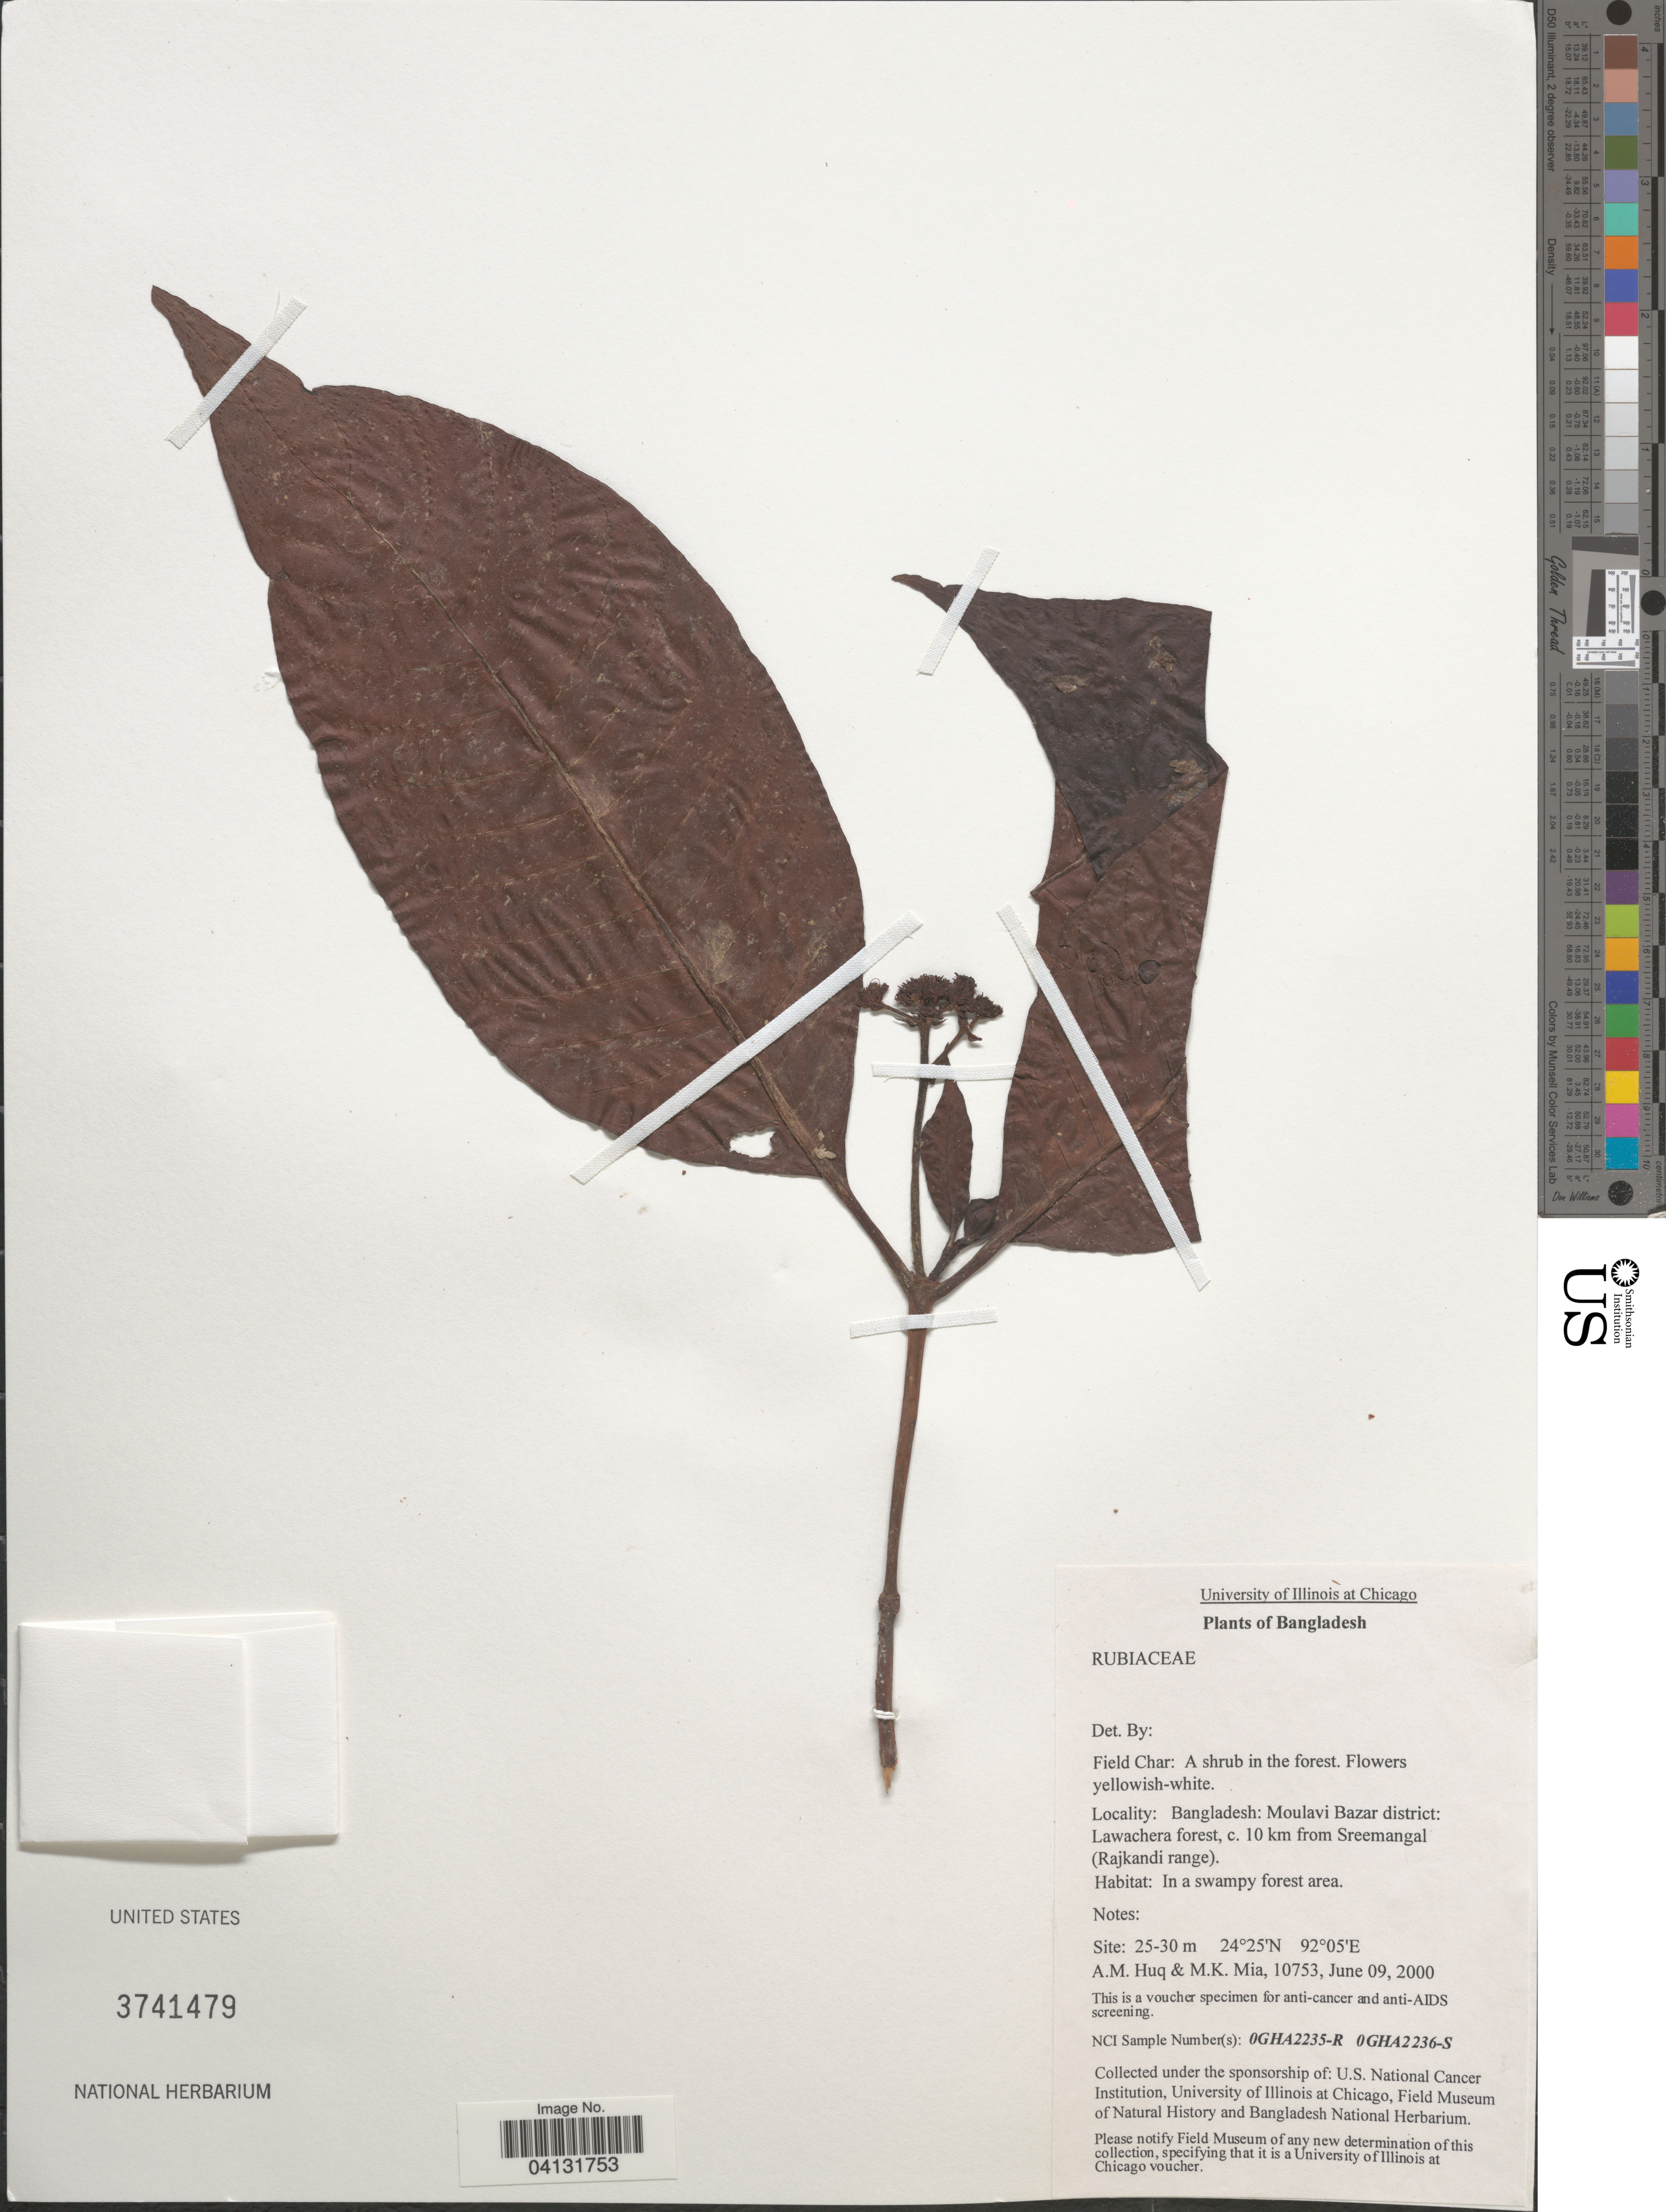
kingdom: Plantae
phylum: Tracheophyta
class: Magnoliopsida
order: Gentianales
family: Rubiaceae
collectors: A. M. Huq & M. Mia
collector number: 10753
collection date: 2000-06-09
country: Bangladesh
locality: Moulavi Bazar district: Lawachera forest, c. 10 km from Sreemangal (Rajkandi range).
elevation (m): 25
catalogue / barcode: US 3741479